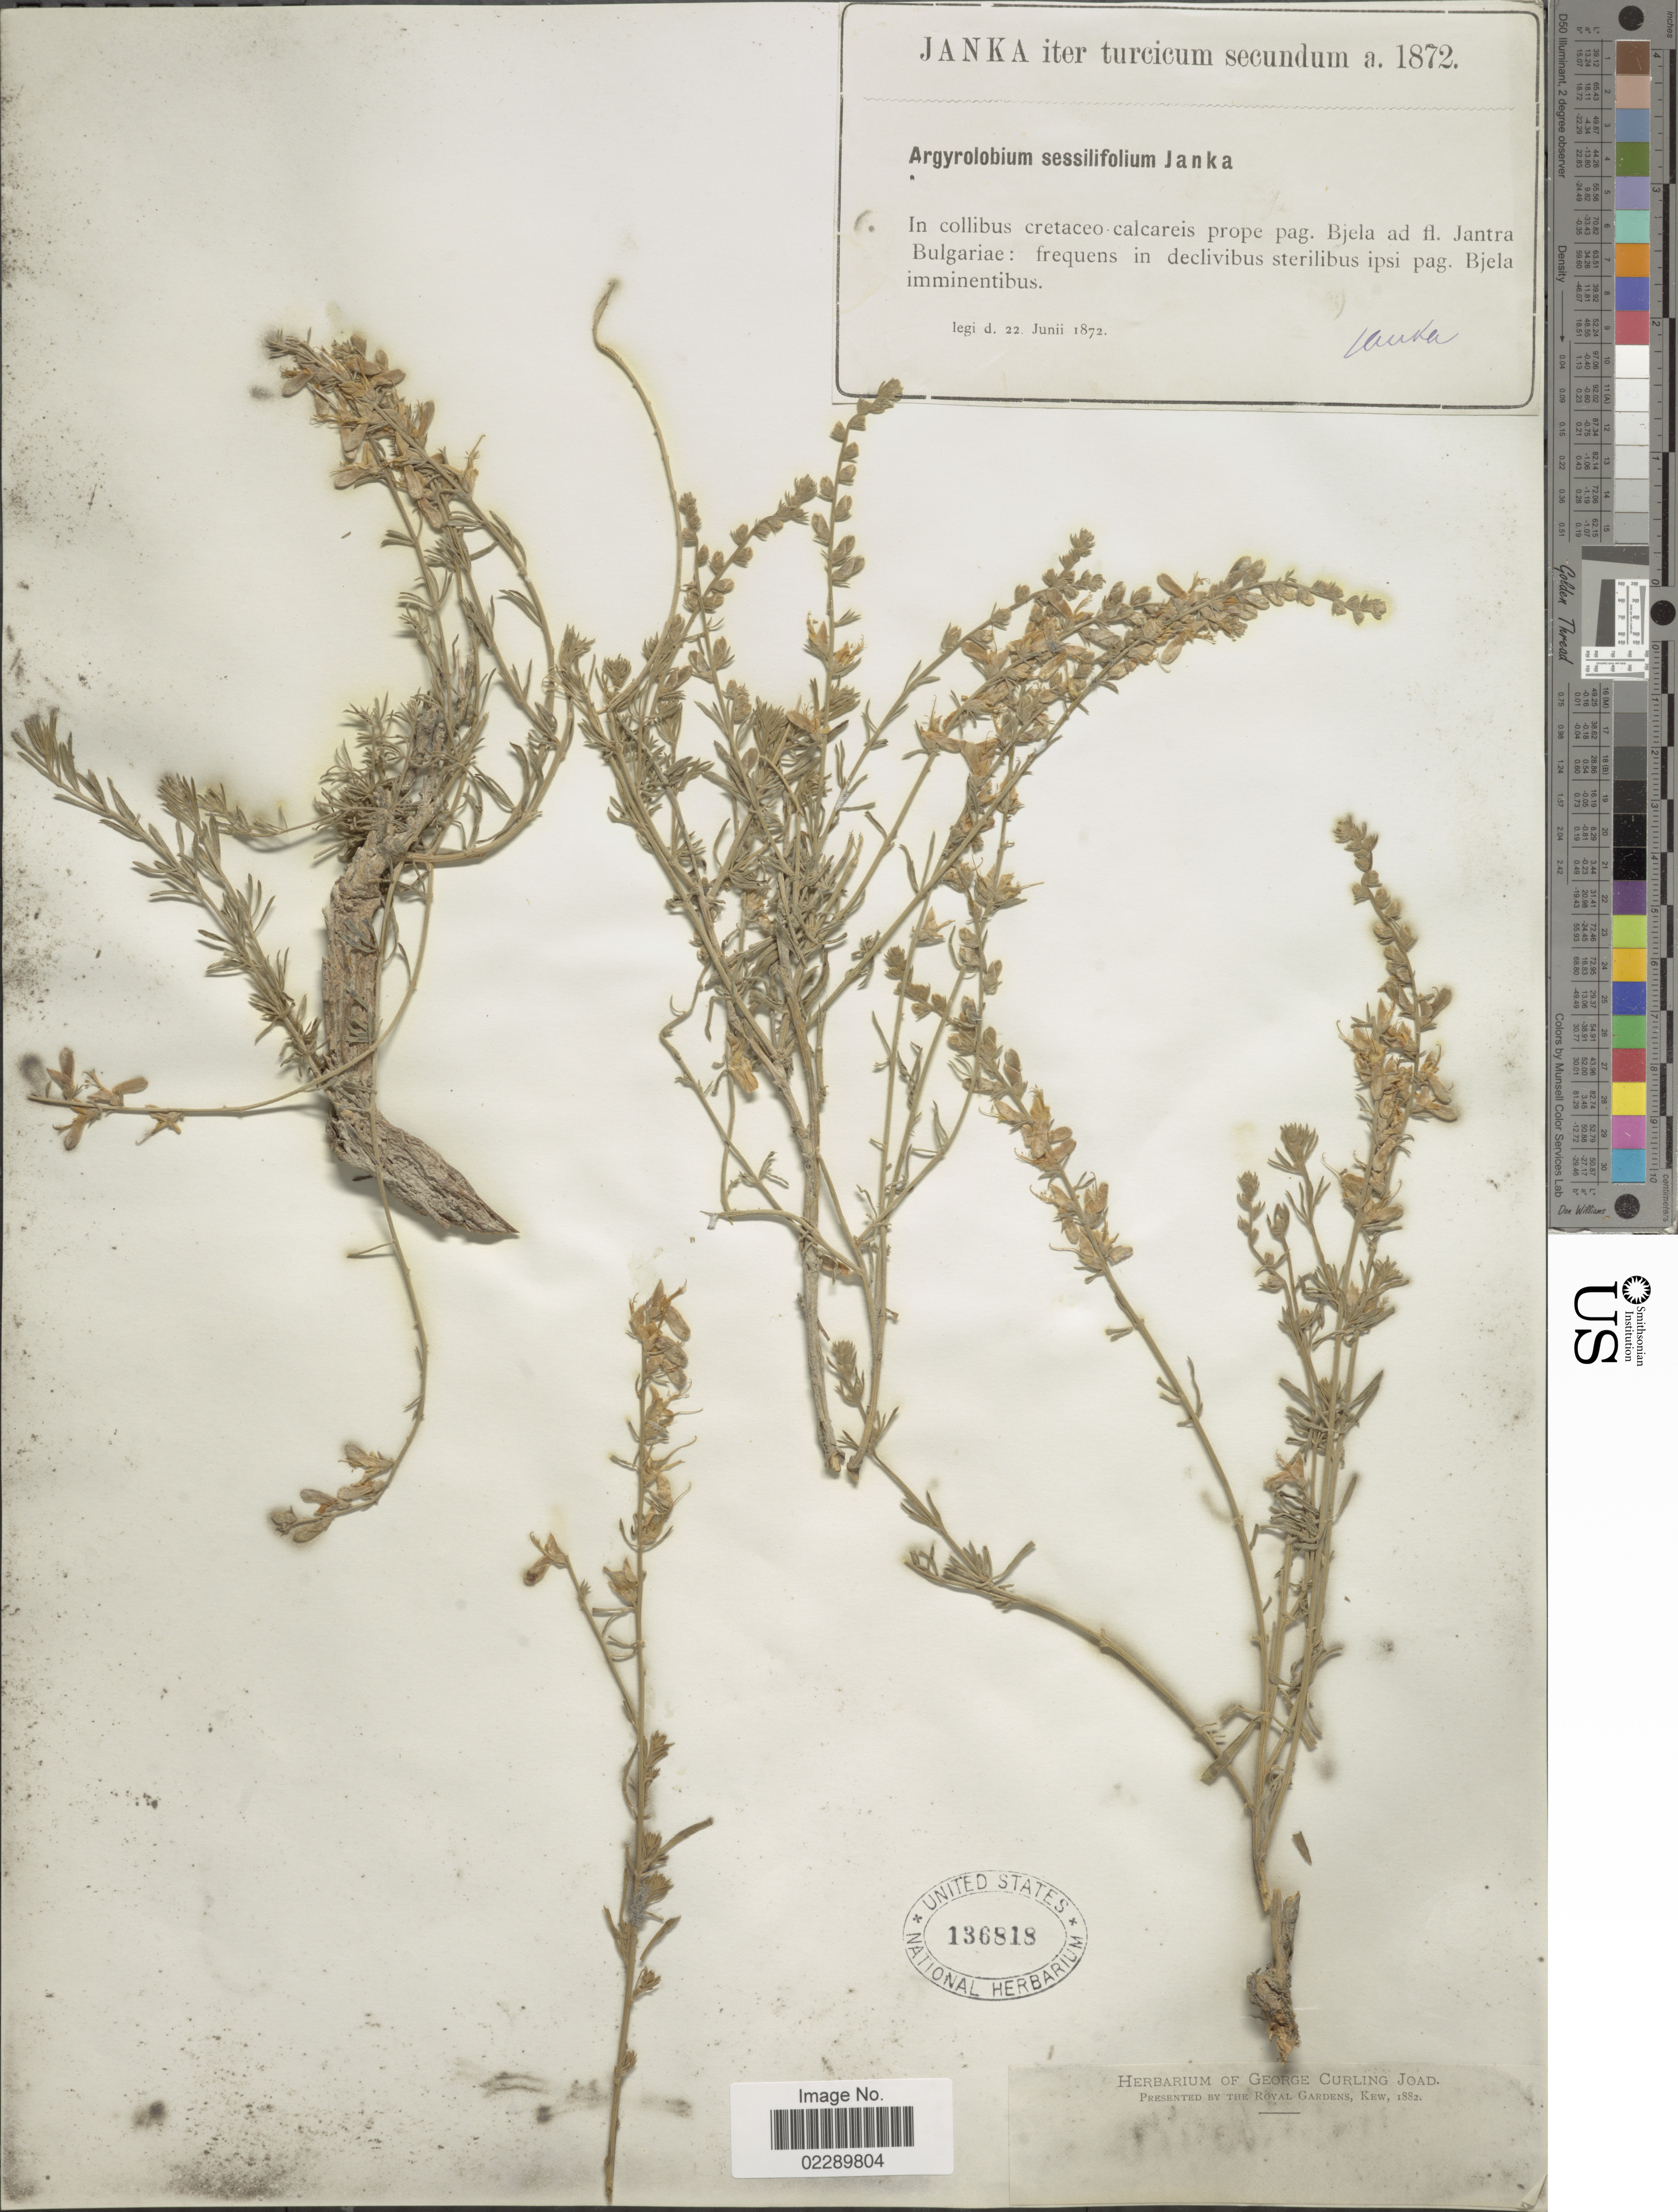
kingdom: Plantae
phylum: Tracheophyta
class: Magnoliopsida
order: Fabales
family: Fabaceae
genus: Argyrolobium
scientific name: Argyrolobium sessilifolium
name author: Janka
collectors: V. Janka von Bulcs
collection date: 1872-06-22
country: Bulgaria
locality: In collibus cretaceo-calcareis prope pag. Bjela ad fl. Jantra Bulgariae: frequens in declivibus sterilibus ipsi pag. Bjela imminentibus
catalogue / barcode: US 136818